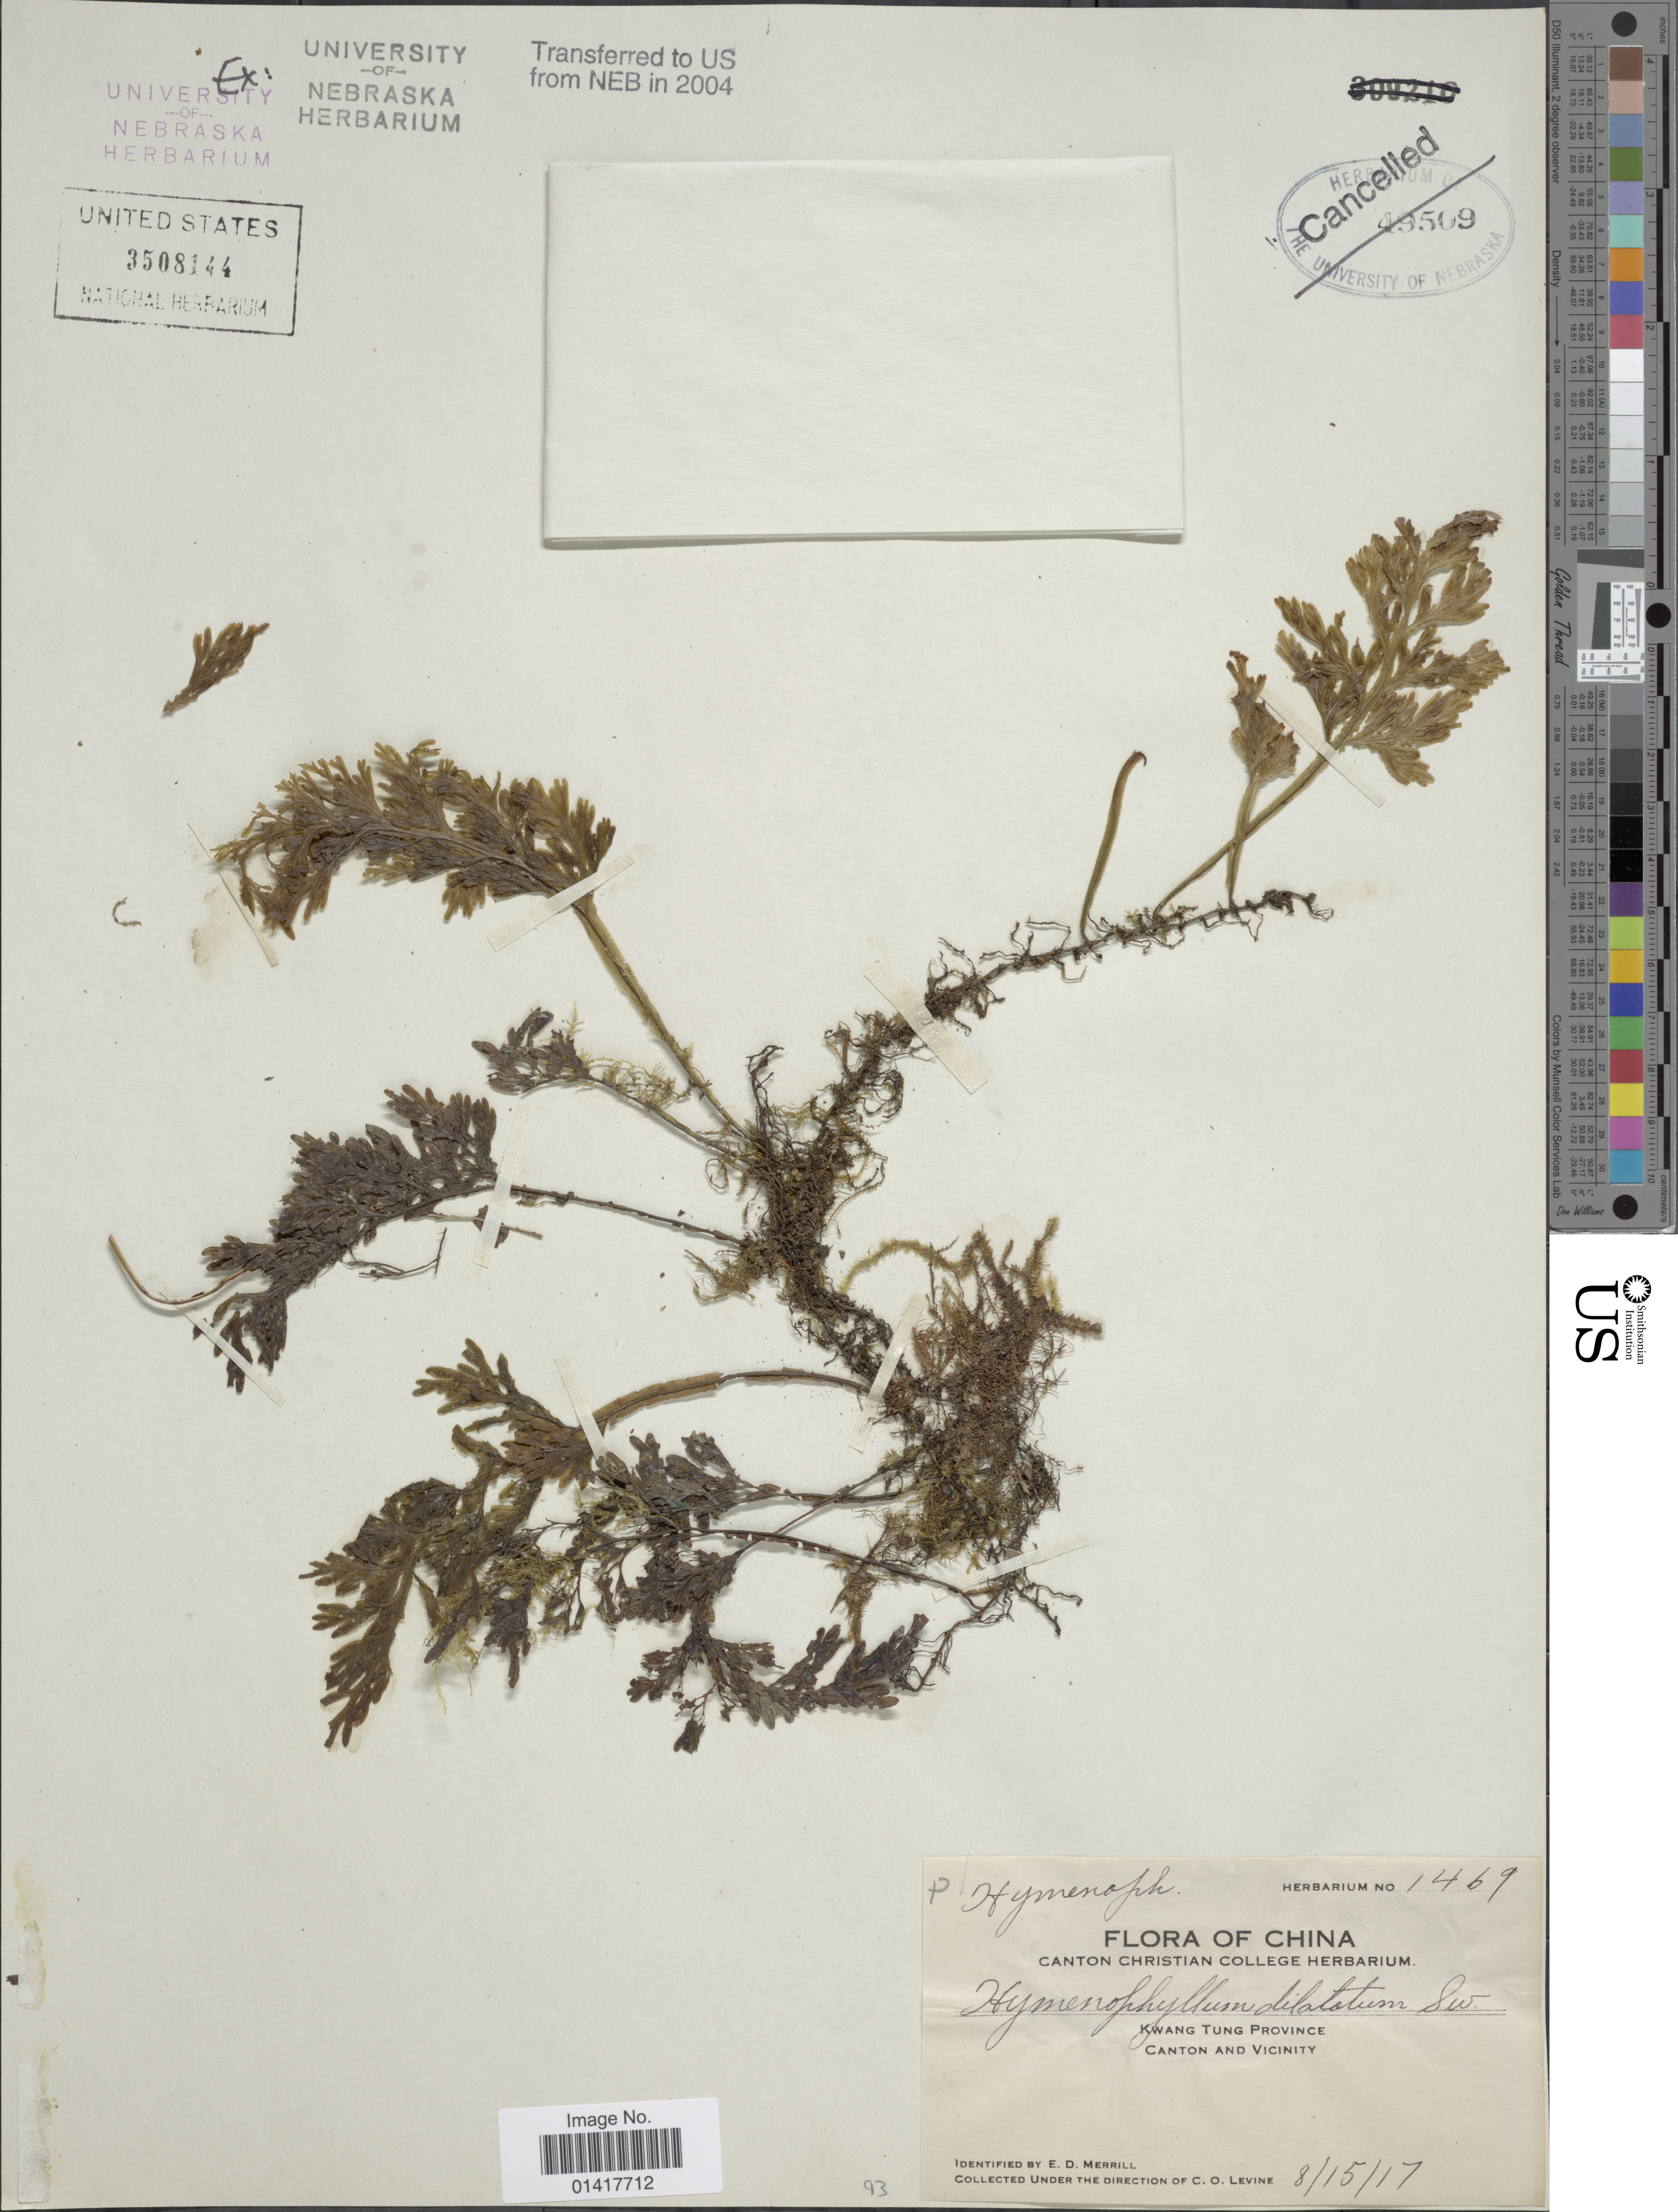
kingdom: Plantae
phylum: Tracheophyta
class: Polypodiopsida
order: Hymenophyllales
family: Hymenophyllaceae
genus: Hymenophyllum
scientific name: Hymenophyllum dilatatum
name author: Sw.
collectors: C. O. Levine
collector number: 1469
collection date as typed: Transcribed d/m/y: 15/8/17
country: China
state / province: Guangdong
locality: Kwangtung Province. canton and Vicinity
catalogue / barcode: US 3508144